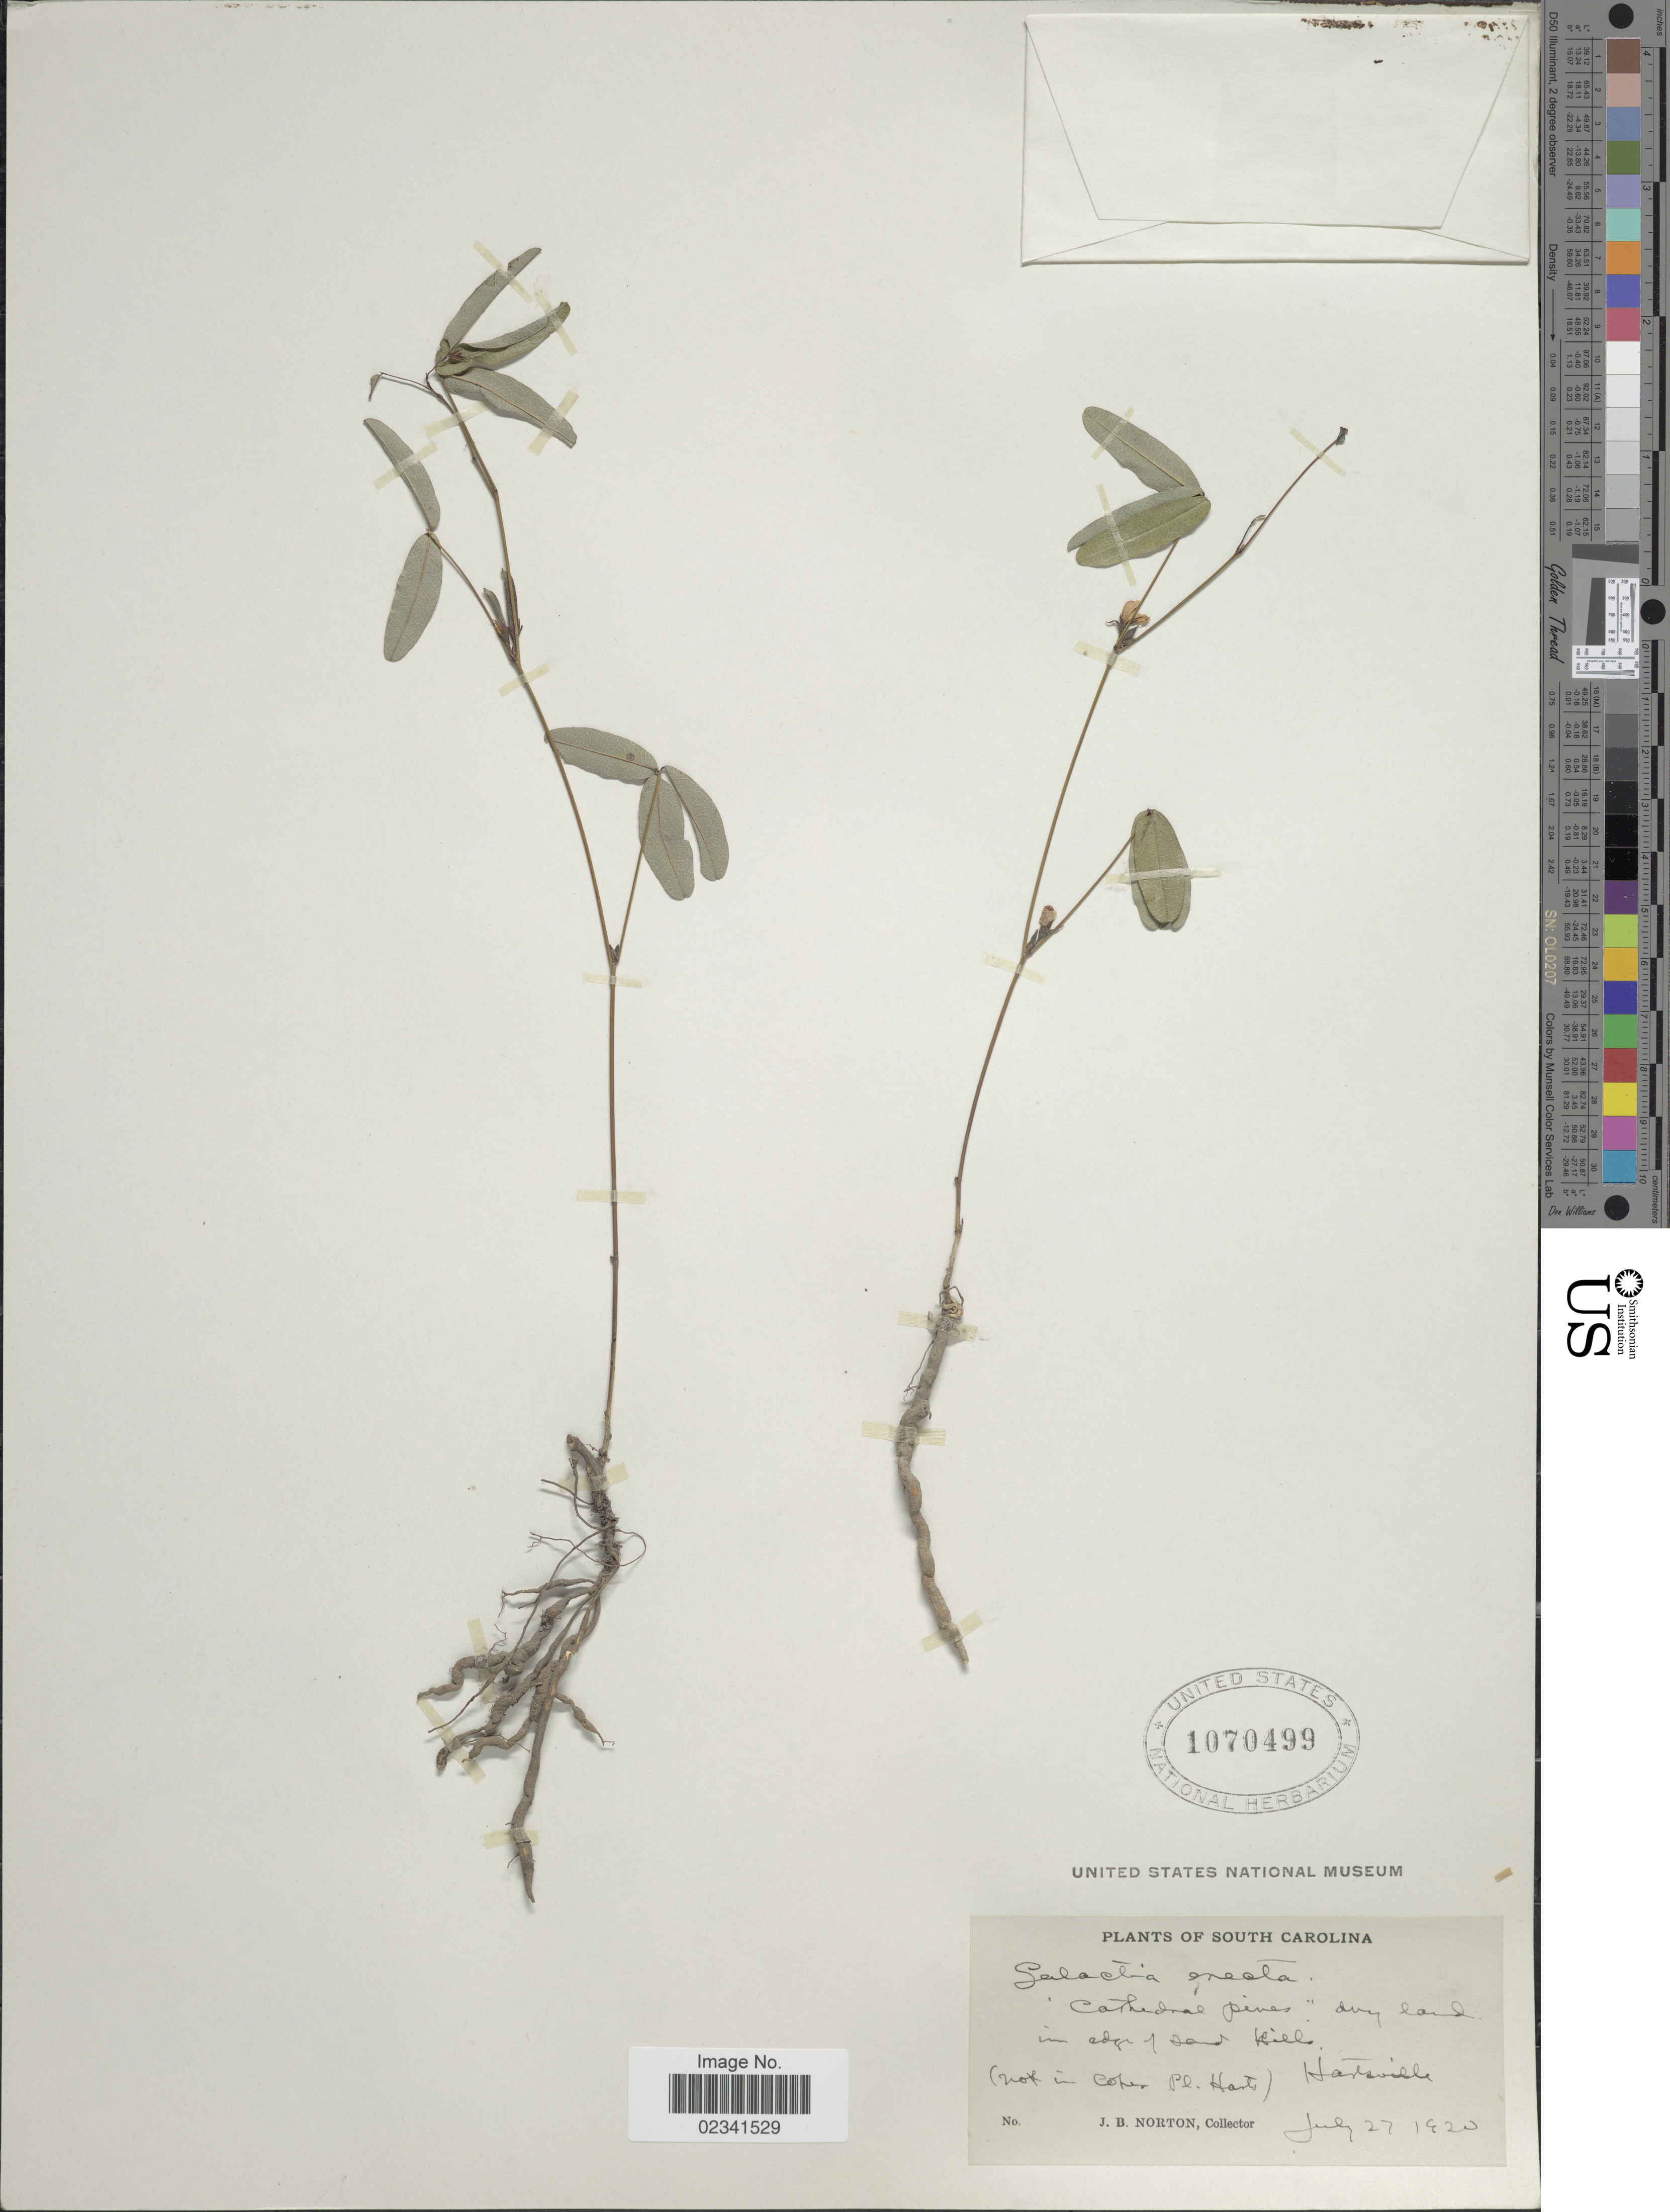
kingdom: Plantae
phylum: Tracheophyta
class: Magnoliopsida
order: Fabales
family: Fabaceae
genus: Galactia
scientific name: Galactia erecta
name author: (Walter) Vail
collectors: J. B. Norton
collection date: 1920-07-27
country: United States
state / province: South Carolina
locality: Cathedral Pines, dry land in edge of sand hills, Hartsville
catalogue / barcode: US 1070499